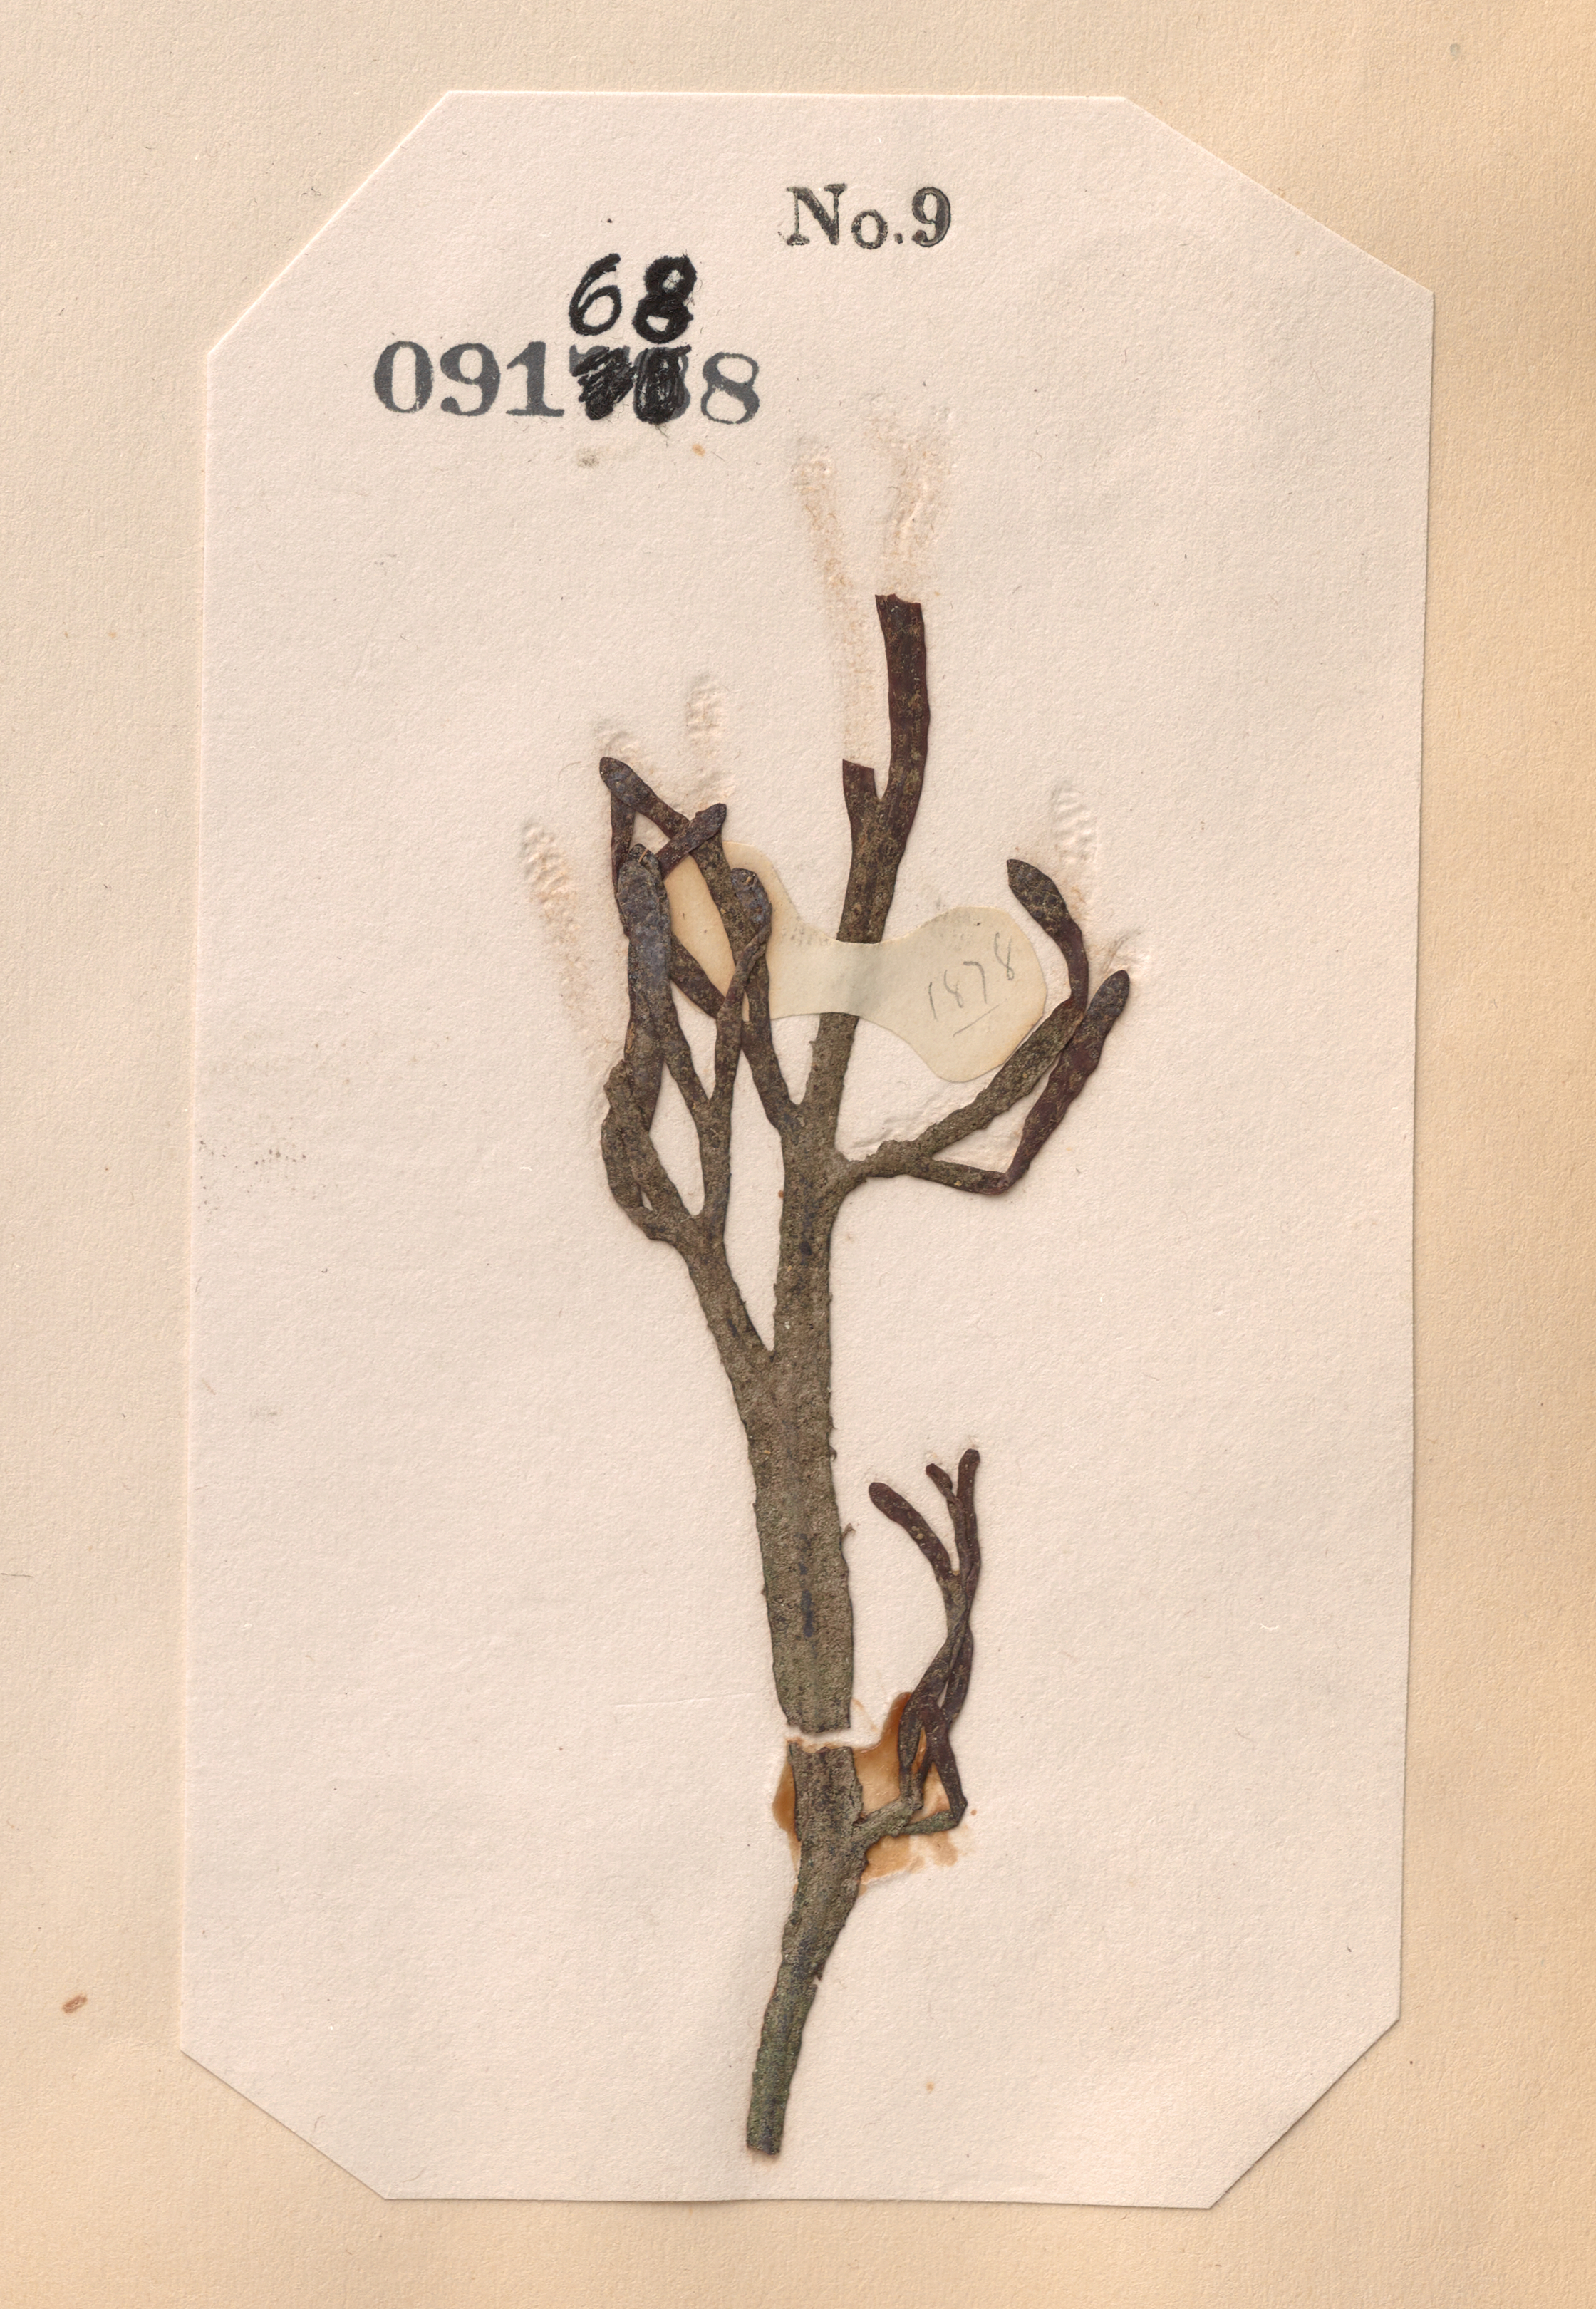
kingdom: Chromista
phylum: Ochrophyta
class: Phaeophyceae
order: Fucales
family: Fucaceae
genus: Fucus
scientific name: Fucus vesiculosus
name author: L.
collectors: C. Durant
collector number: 9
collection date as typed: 1850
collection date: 1850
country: United States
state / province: New York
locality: New York Sound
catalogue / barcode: US 91688